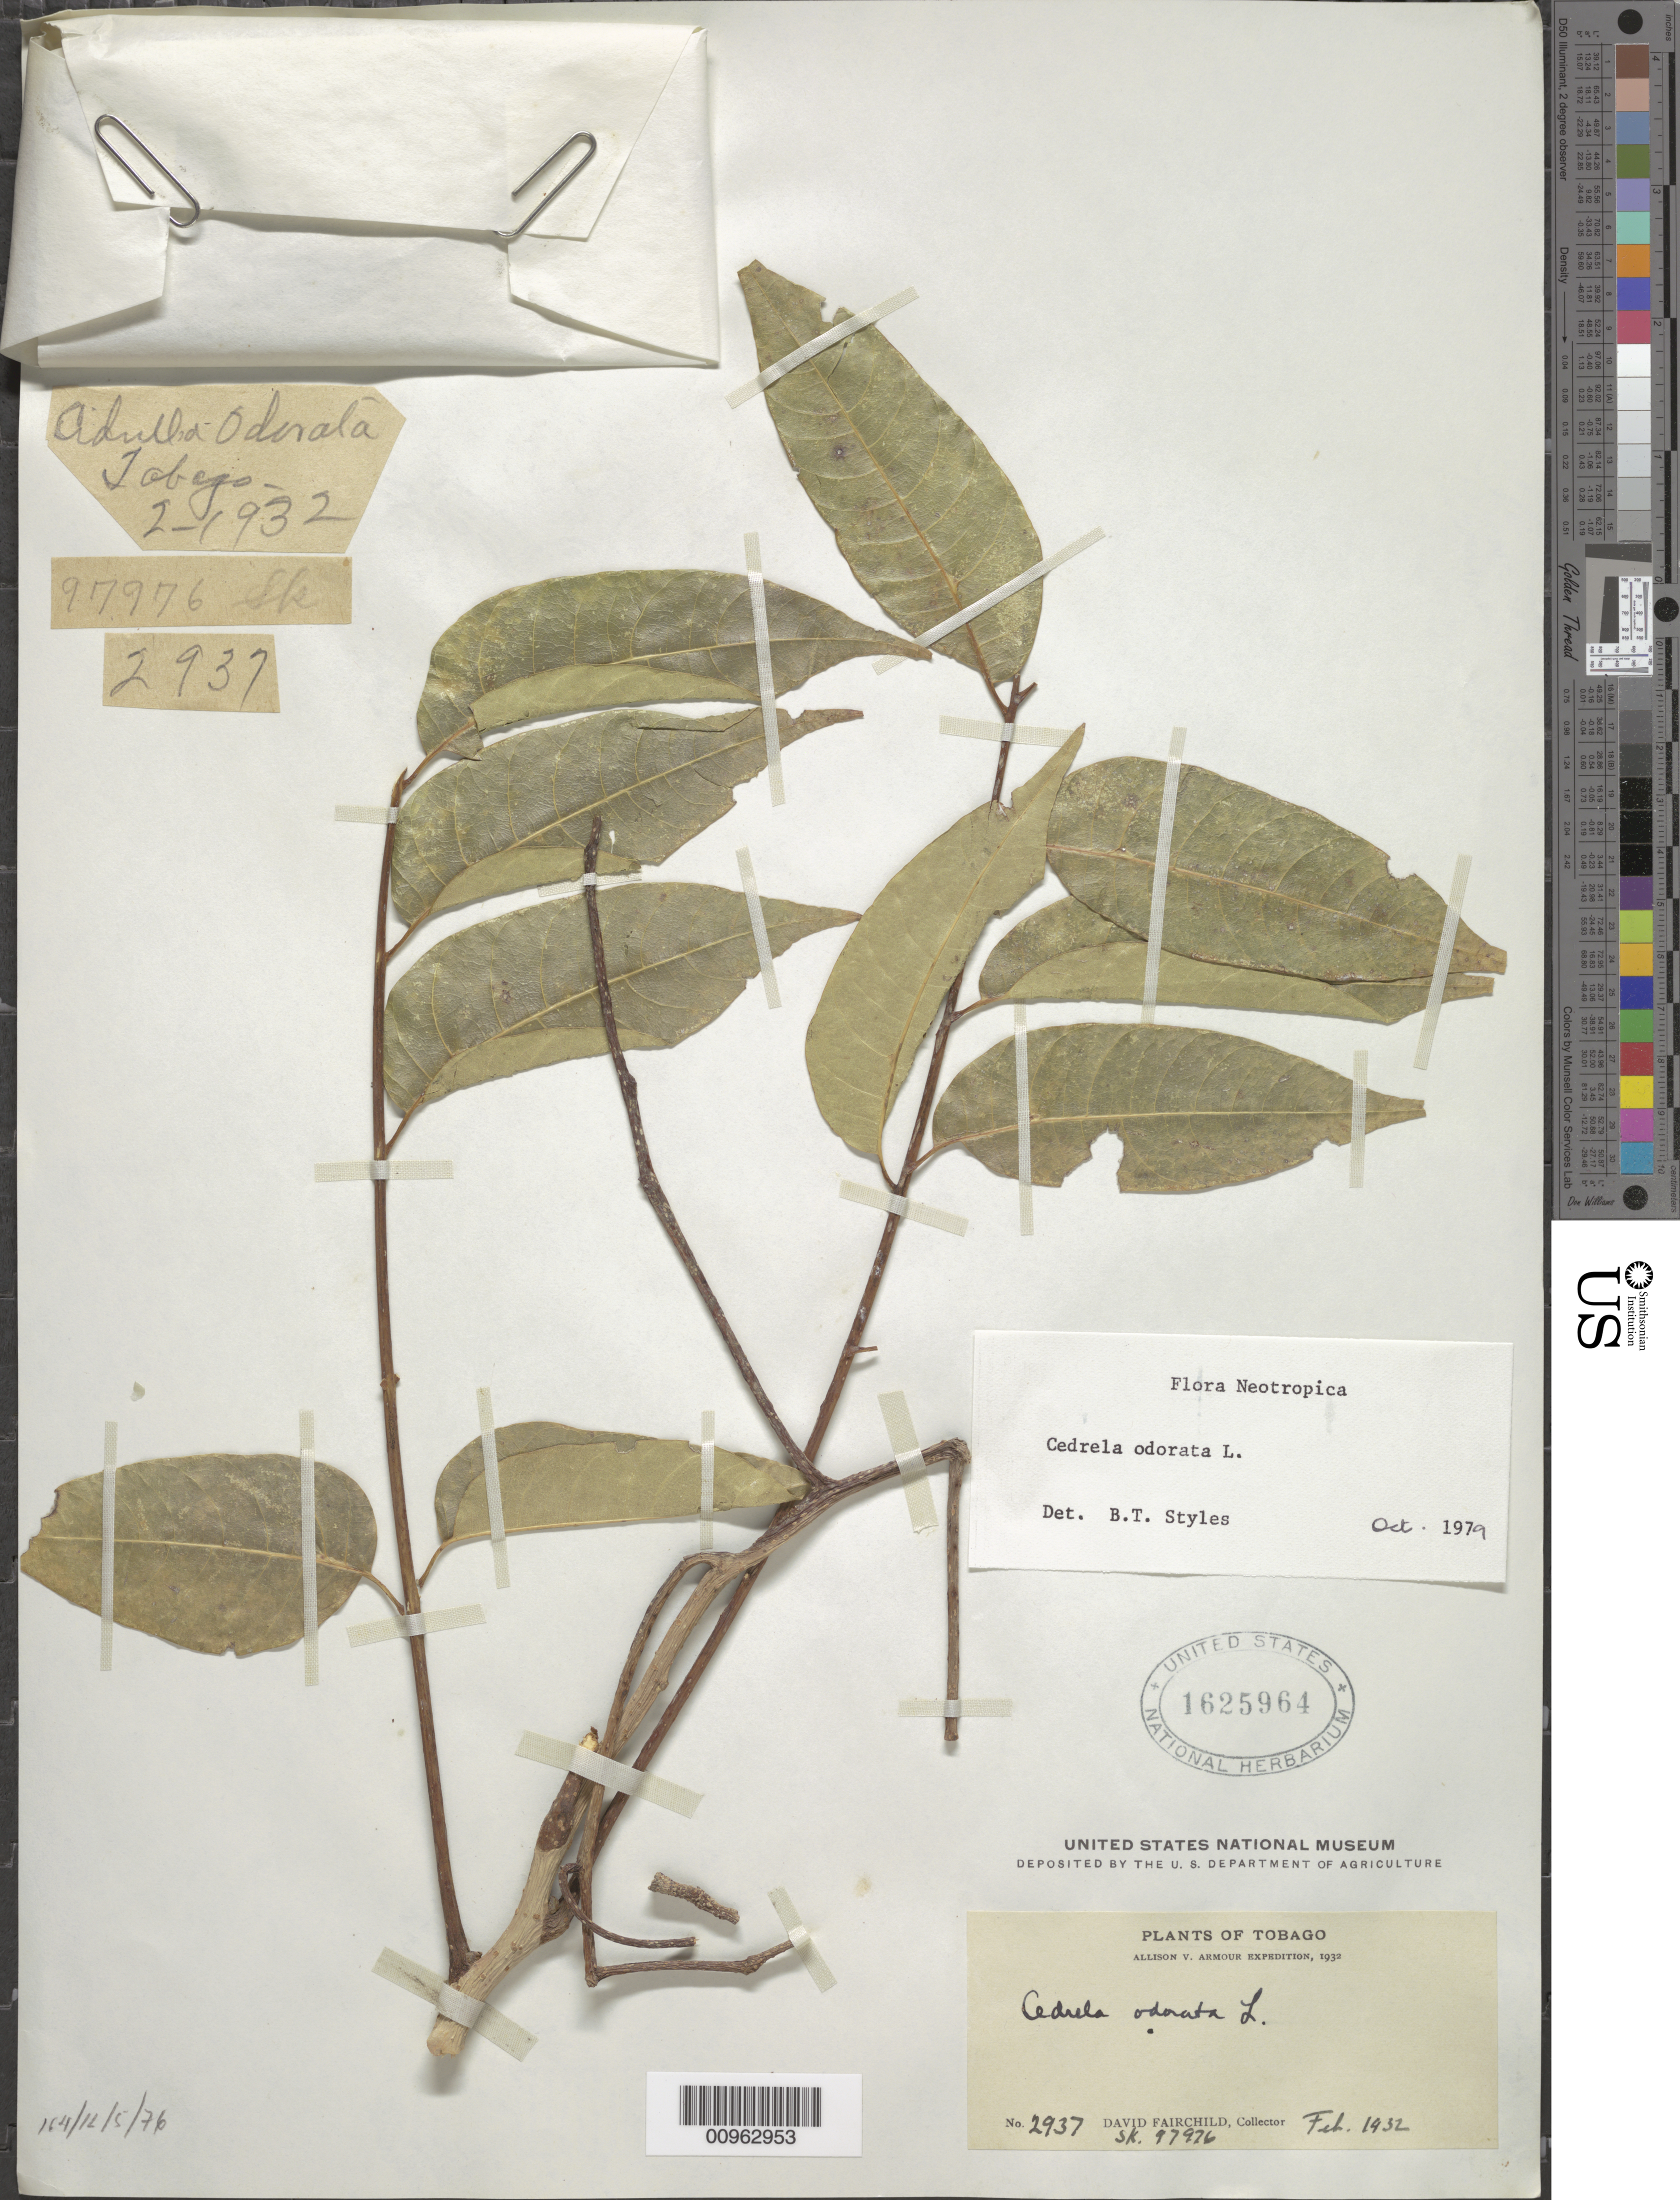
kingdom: Plantae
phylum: Tracheophyta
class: Magnoliopsida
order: Sapindales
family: Meliaceae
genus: Cedrela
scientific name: Cedrela odorata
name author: L.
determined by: Styles, B. T.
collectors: D. Fairchild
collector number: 2937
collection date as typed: Feb 1932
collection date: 1932-02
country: Trinidad and Tobago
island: Tobago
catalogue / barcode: US 1625964